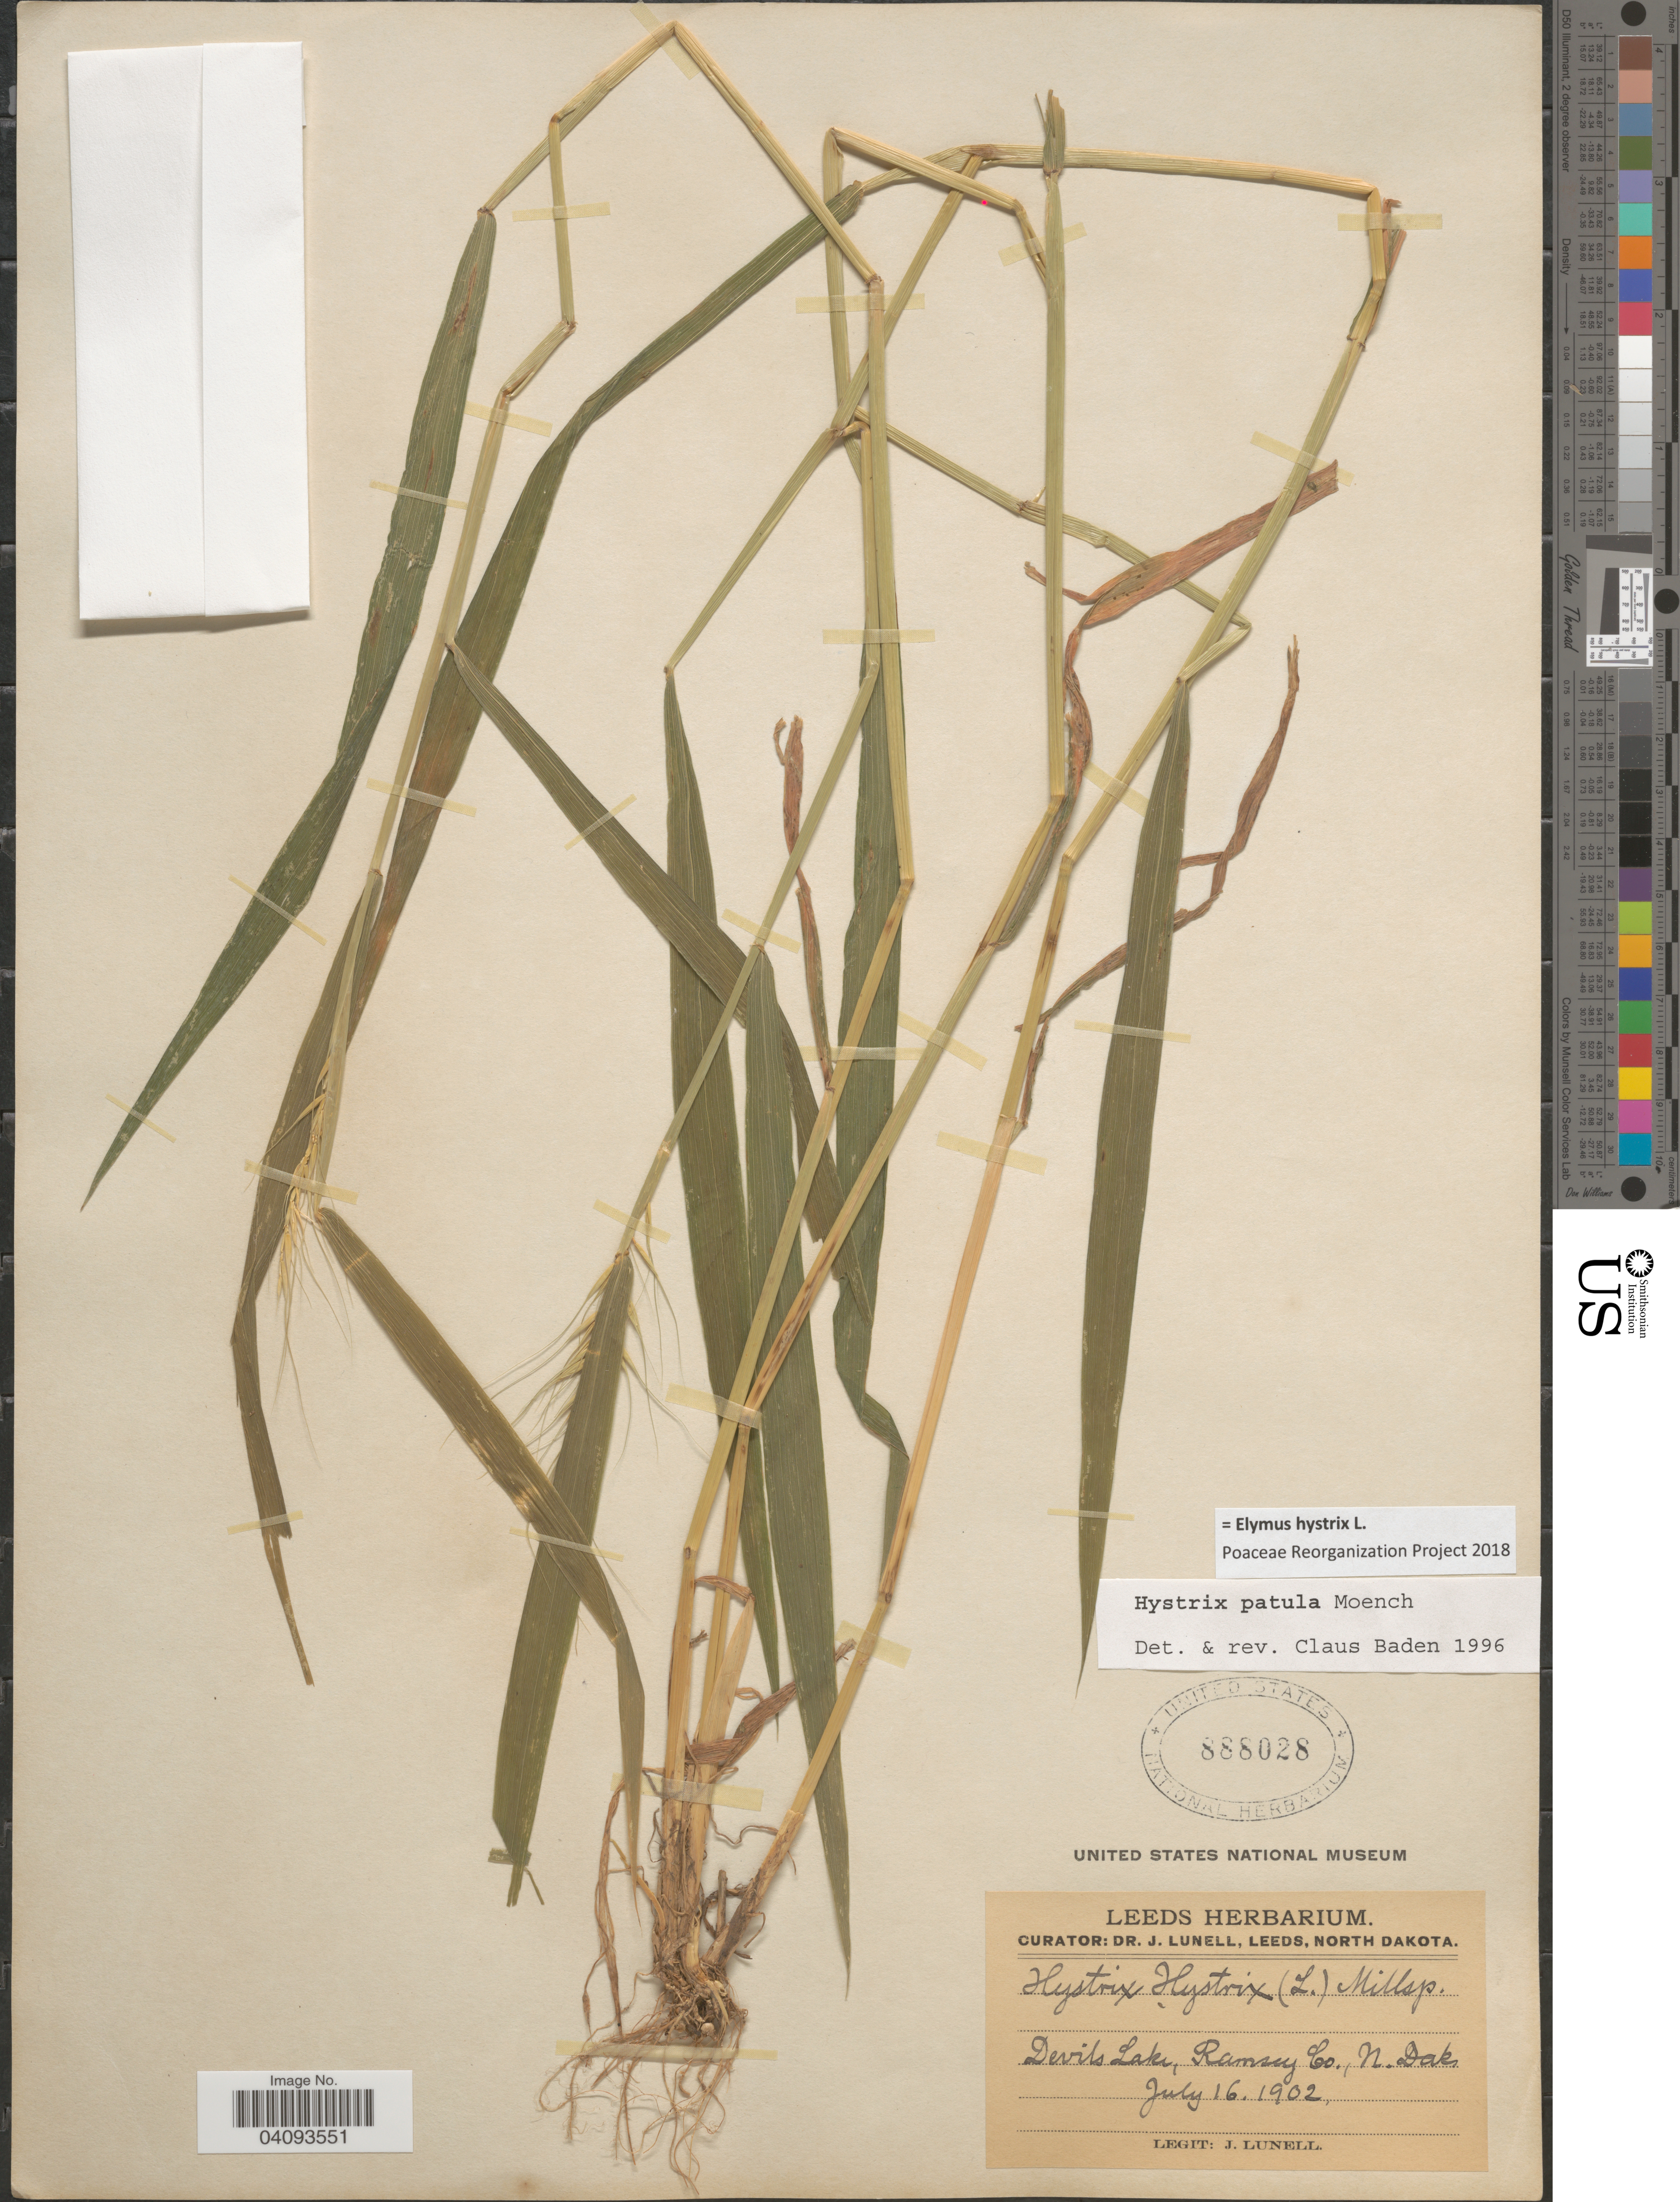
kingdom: Plantae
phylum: Tracheophyta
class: Liliopsida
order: Poales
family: Poaceae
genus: Elymus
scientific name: Elymus hystrix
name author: L.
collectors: J. Lunell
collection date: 1902-07-16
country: United States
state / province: North Dakota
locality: Devils Lake, Ramsey Co.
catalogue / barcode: US 888028